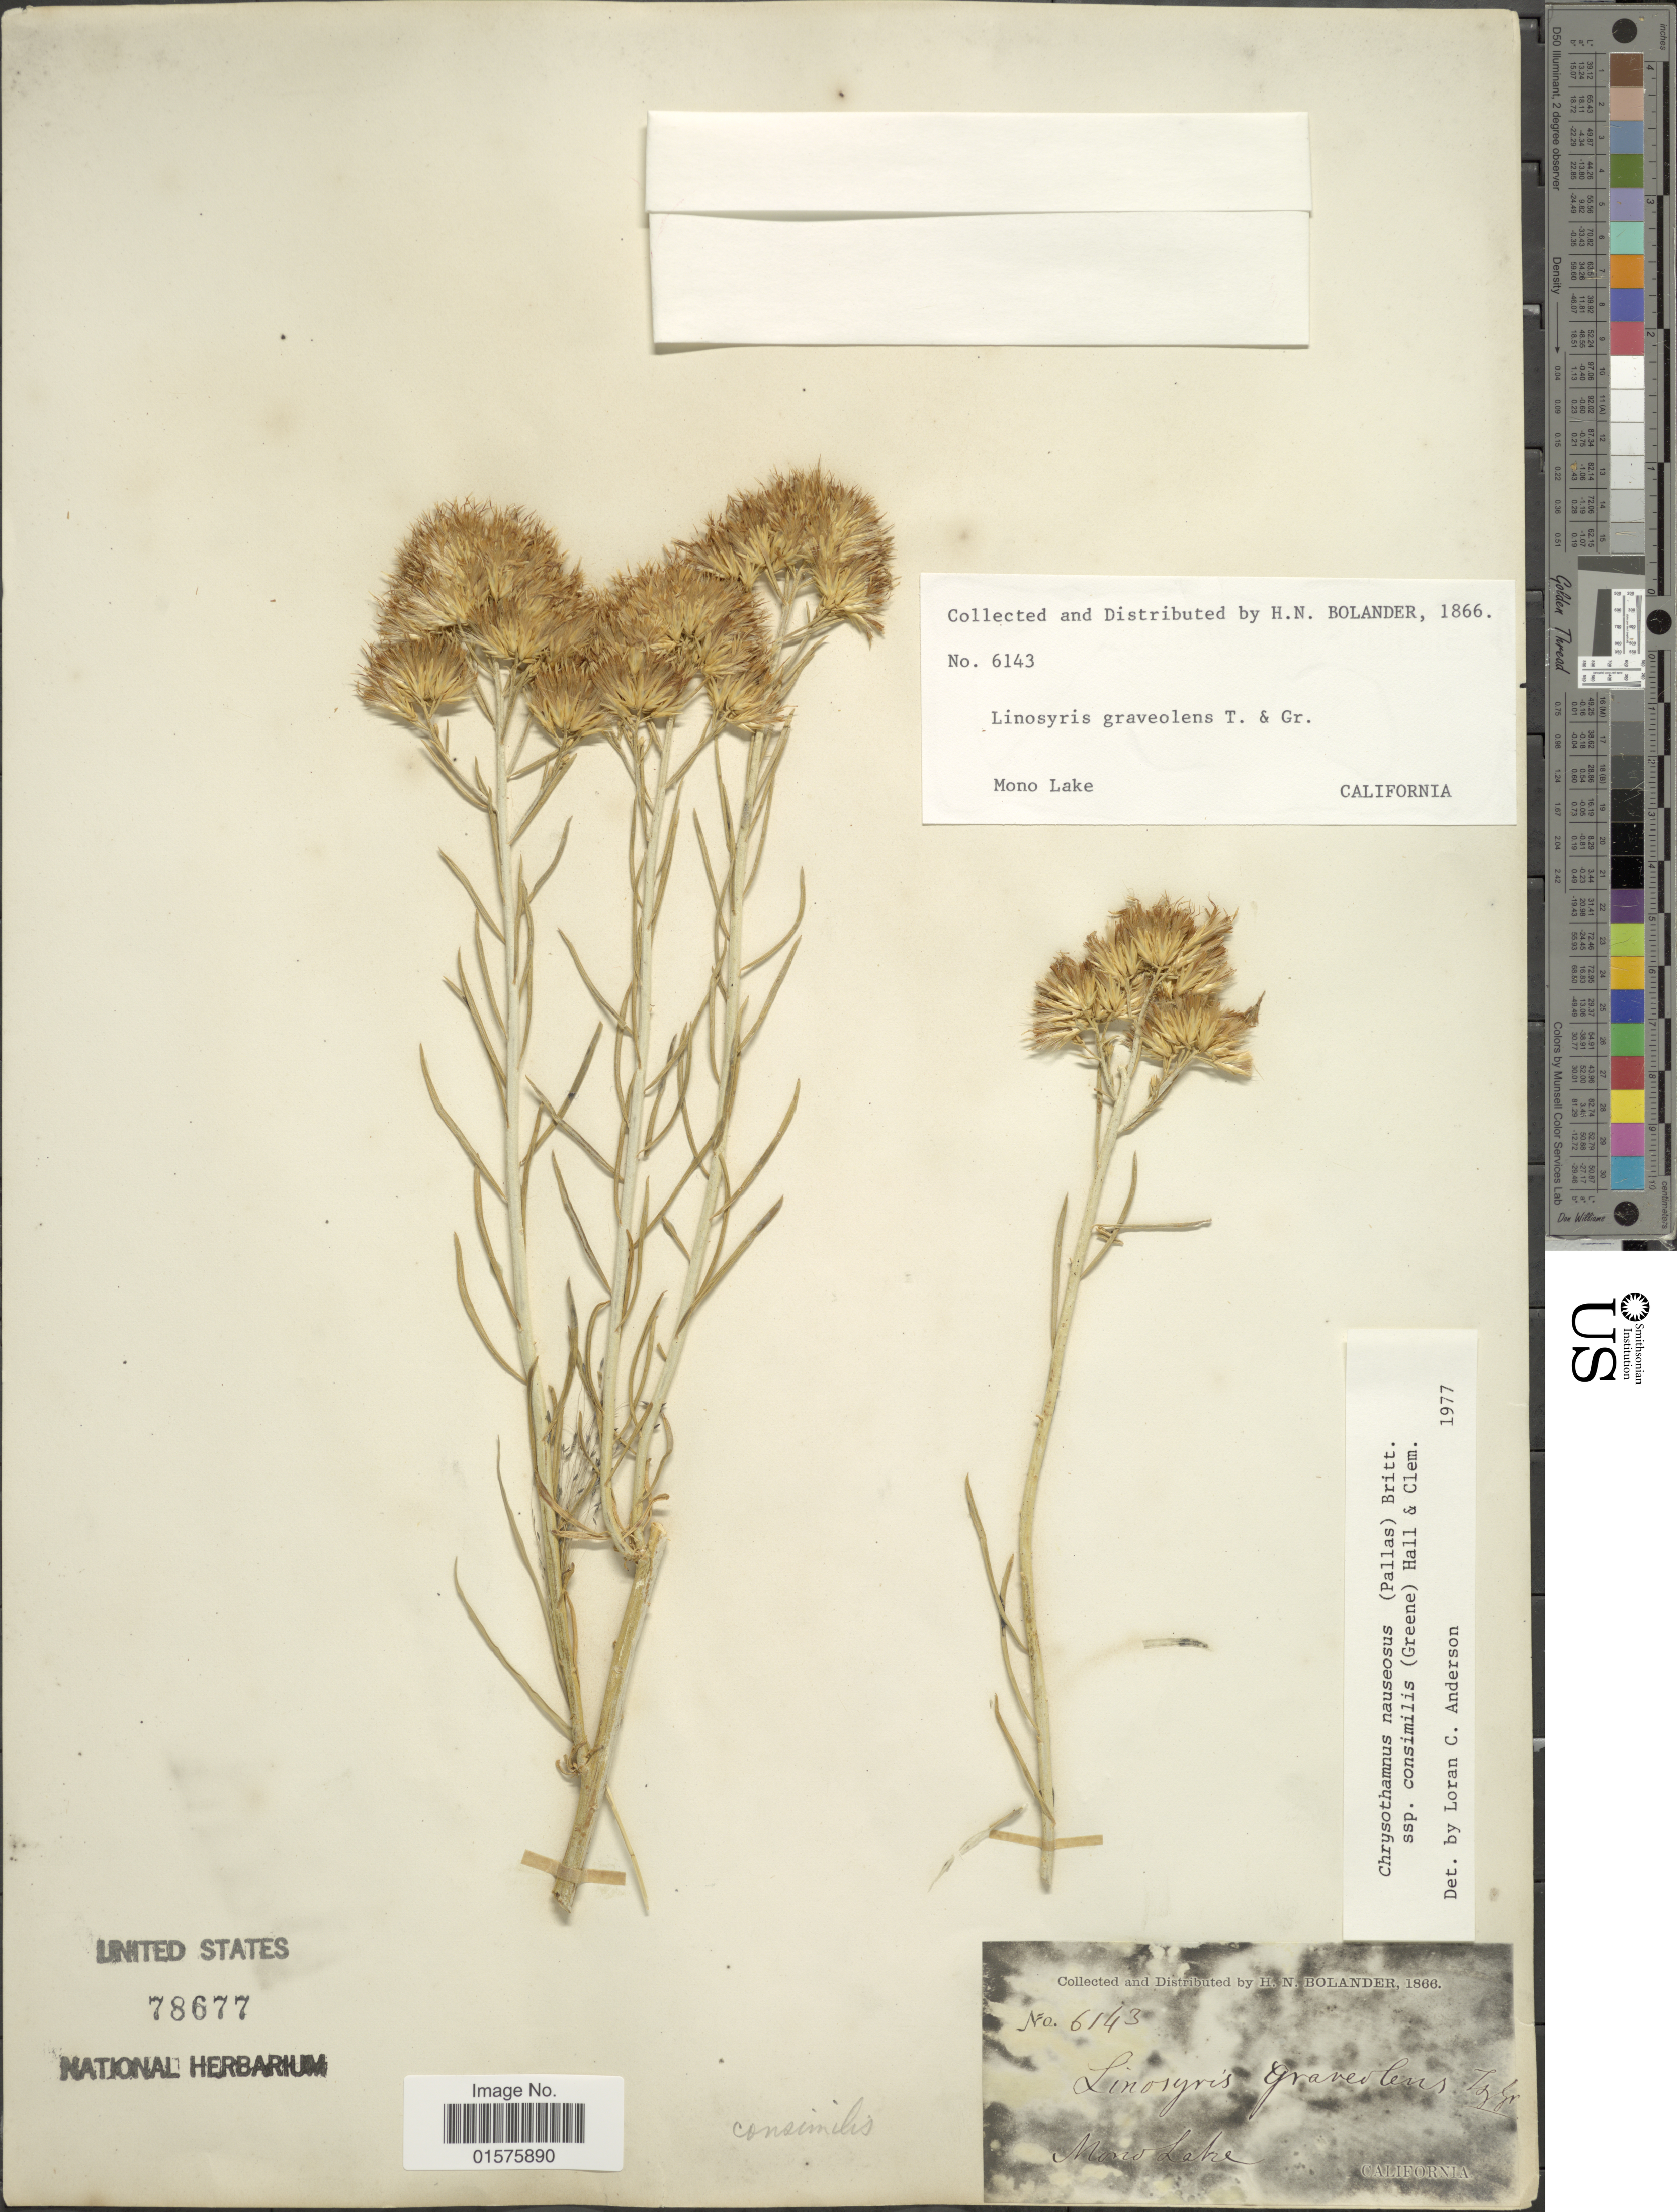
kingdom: Plantae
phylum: Tracheophyta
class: Magnoliopsida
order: Asterales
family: Asteraceae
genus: Ericameria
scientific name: Ericameria nauseosa var. oreophila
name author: (A. Nelson) G.L. Nesom & G.I. Baird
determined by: Urbatsch, Lowell E., Curator (LSU), Louisiana State University (UNITED STATES)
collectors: H. Bolander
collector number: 6143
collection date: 1866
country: United States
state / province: California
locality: Mono Lake.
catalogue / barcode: US 78677